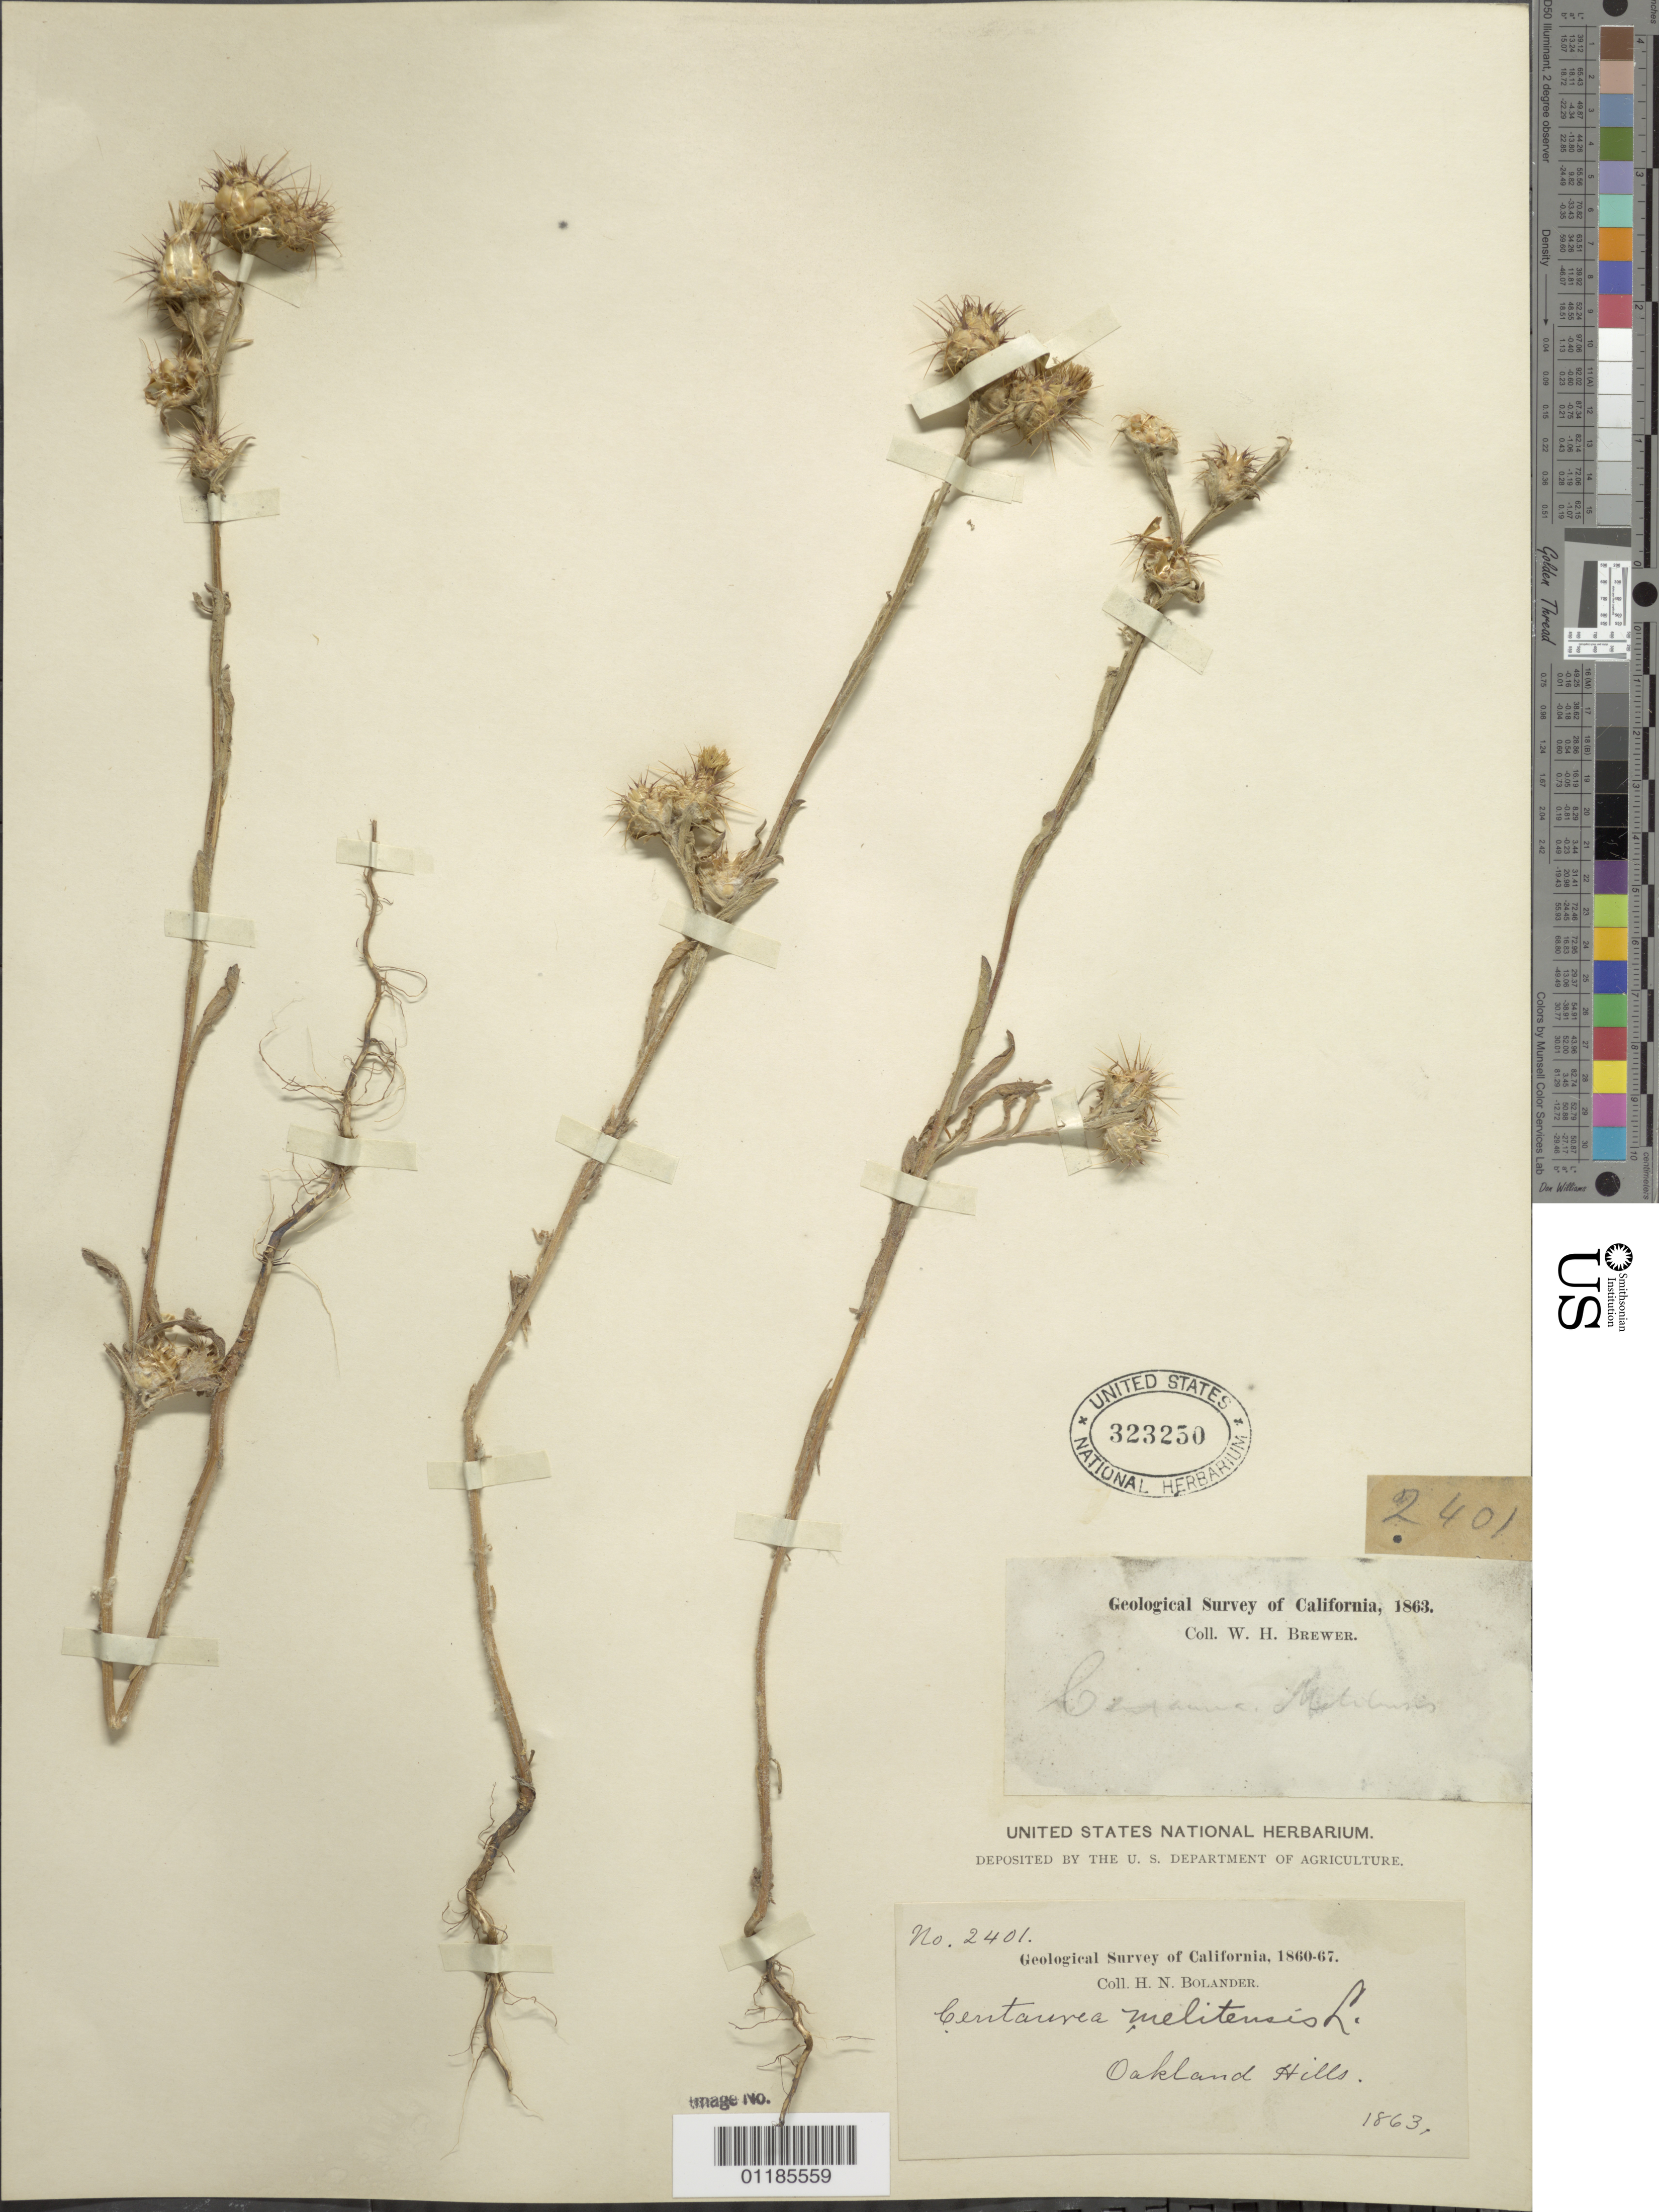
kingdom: Plantae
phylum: Tracheophyta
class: Magnoliopsida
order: Asterales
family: Asteraceae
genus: Centaurea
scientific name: Centaurea melitensis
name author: L.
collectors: H. Bolander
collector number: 2401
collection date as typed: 1863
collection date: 1863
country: United States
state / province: California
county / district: Alameda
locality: Oakland Hills.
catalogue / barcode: US 323250